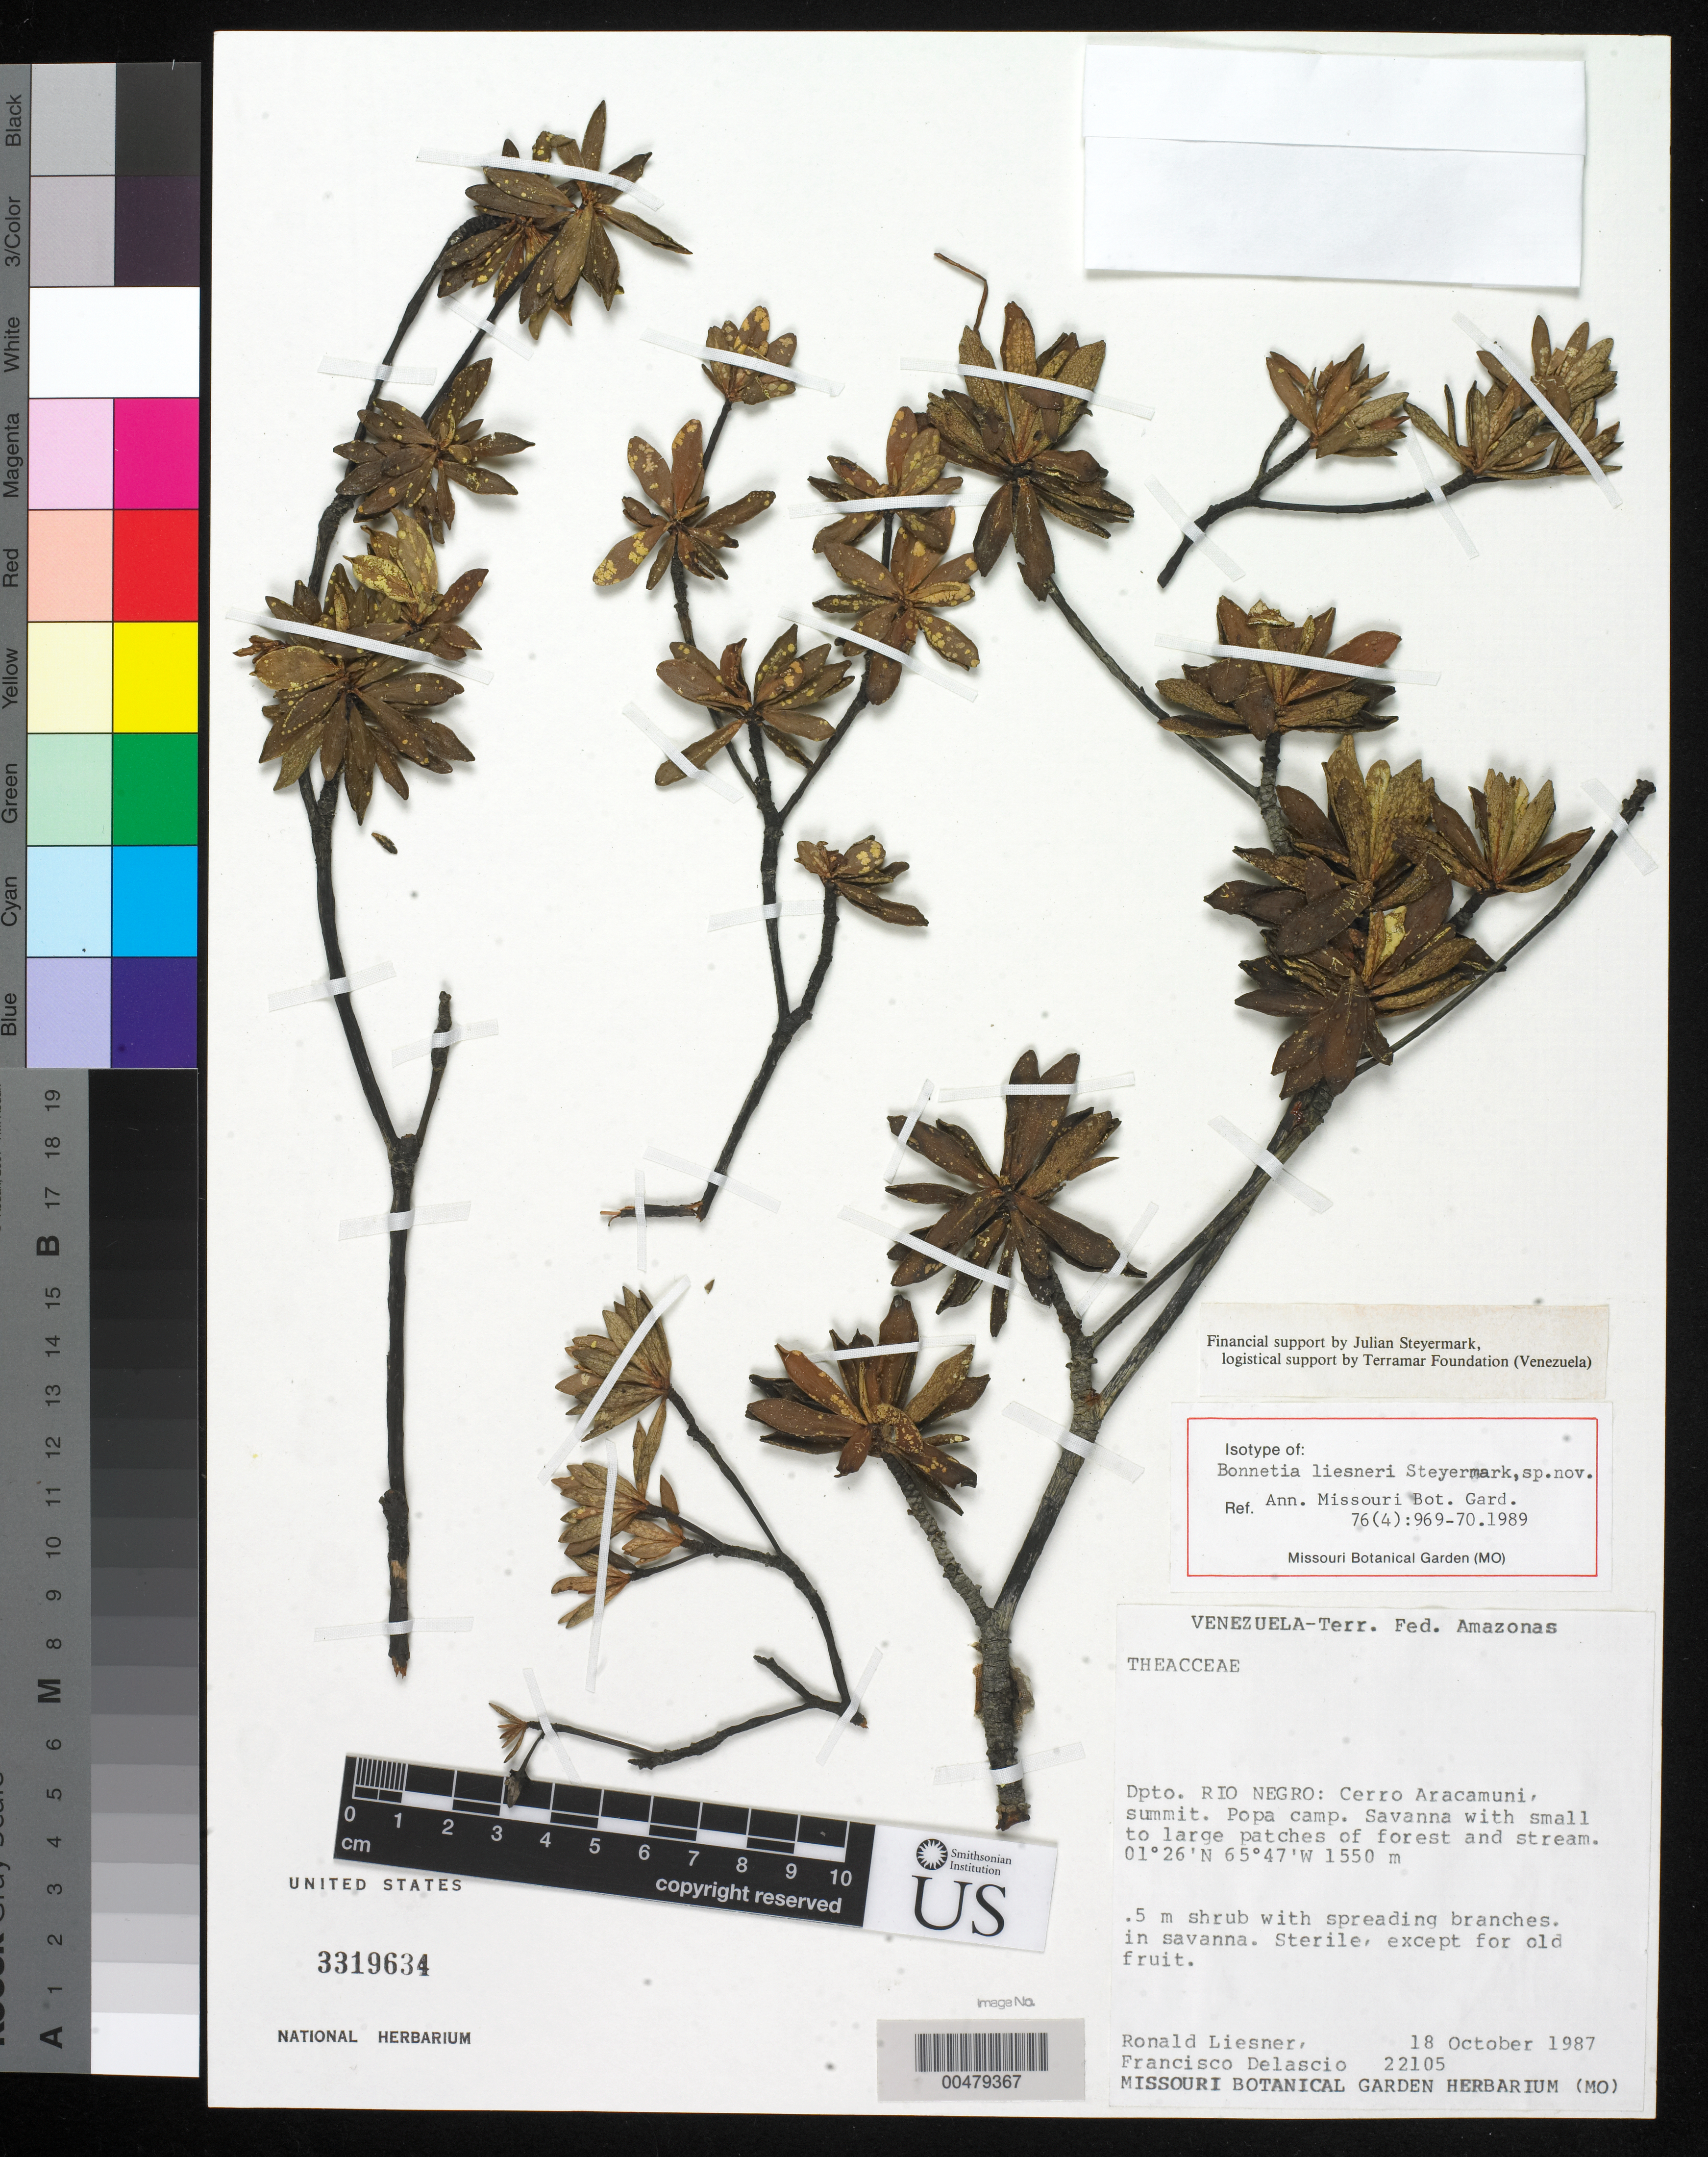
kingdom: Plantae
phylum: Tracheophyta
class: Magnoliopsida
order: Malpighiales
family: Bonnetiaceae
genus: Bonnetia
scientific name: Bonnetia liesneri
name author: Steyerm.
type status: Isotype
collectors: R. L. Liesner & F. Delascio C.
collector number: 22105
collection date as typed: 18 Oct 1987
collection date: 1987-10-18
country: Venezuela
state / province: Amazonas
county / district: Rio Negro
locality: Cerroaracamuni, summit.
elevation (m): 1550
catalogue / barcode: US 3319634